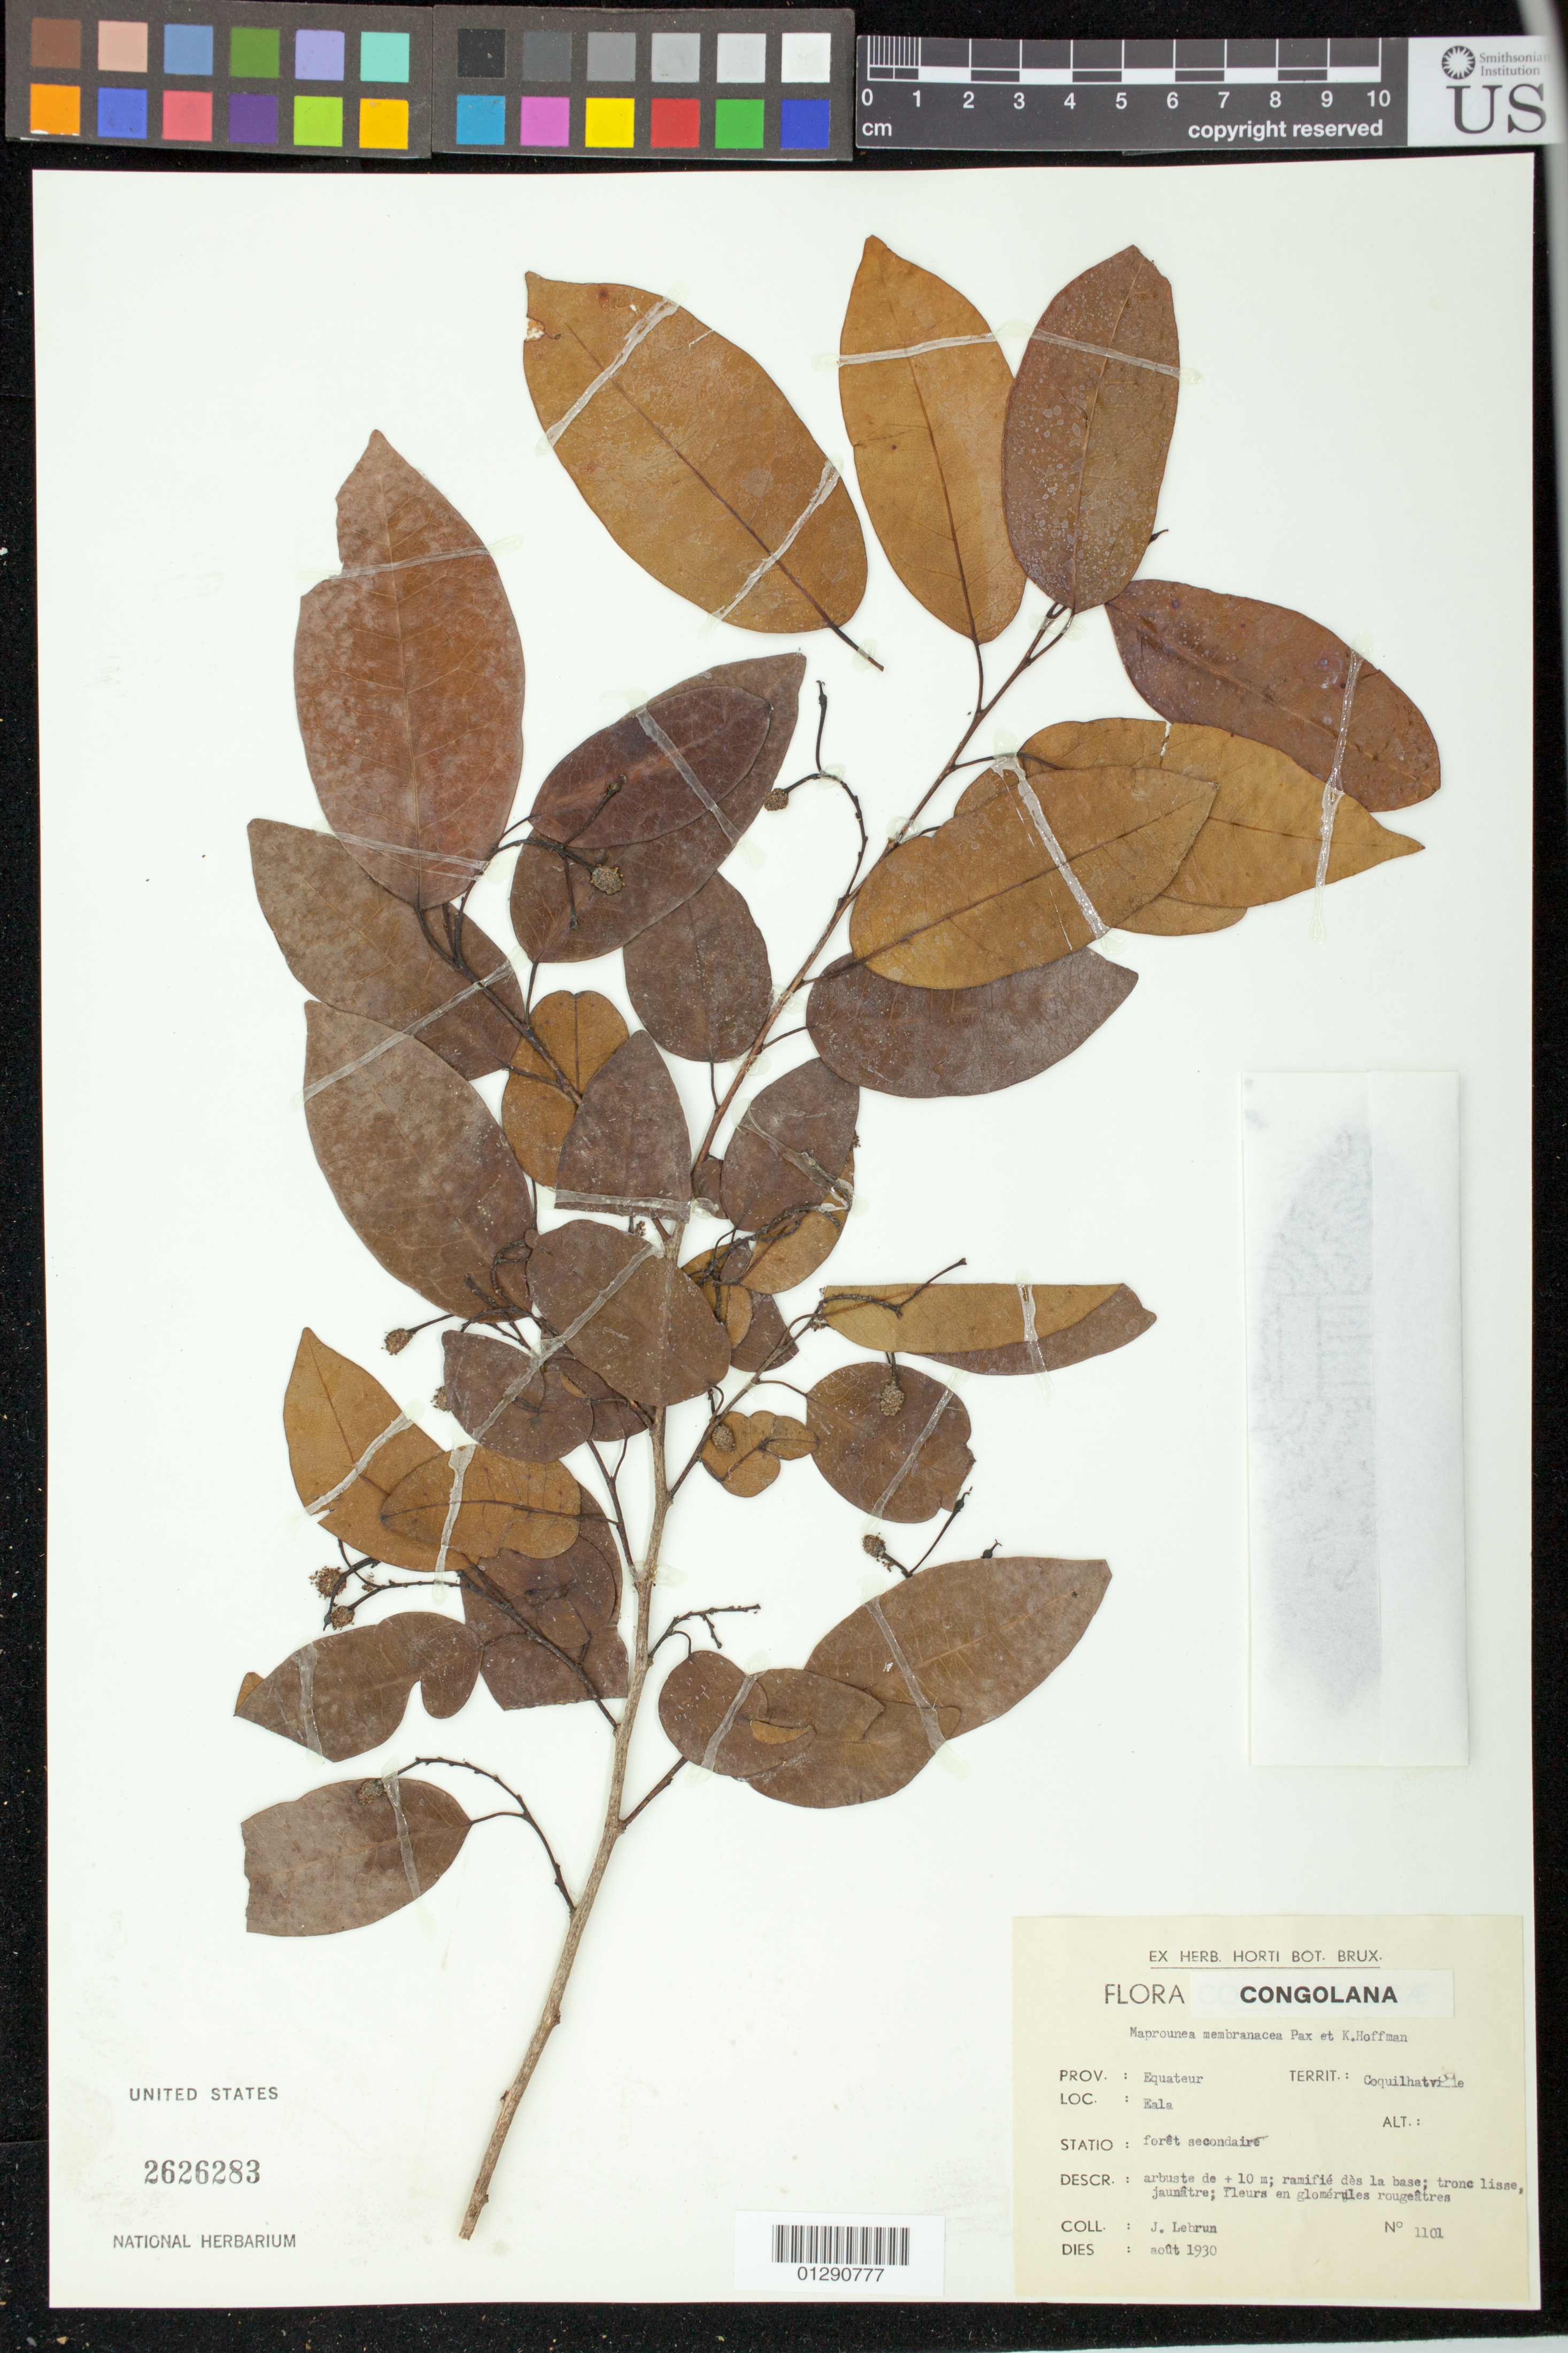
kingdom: Plantae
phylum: Tracheophyta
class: Magnoliopsida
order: Malpighiales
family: Euphorbiaceae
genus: Maprounea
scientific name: Maprounea membranacea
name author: Pax & K. Hoffm.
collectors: J. A. Lebrun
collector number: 1101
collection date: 1930-08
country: Congo, Democratic Republic of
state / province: Equateur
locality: Eala, Mbandaka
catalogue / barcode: US 2626283